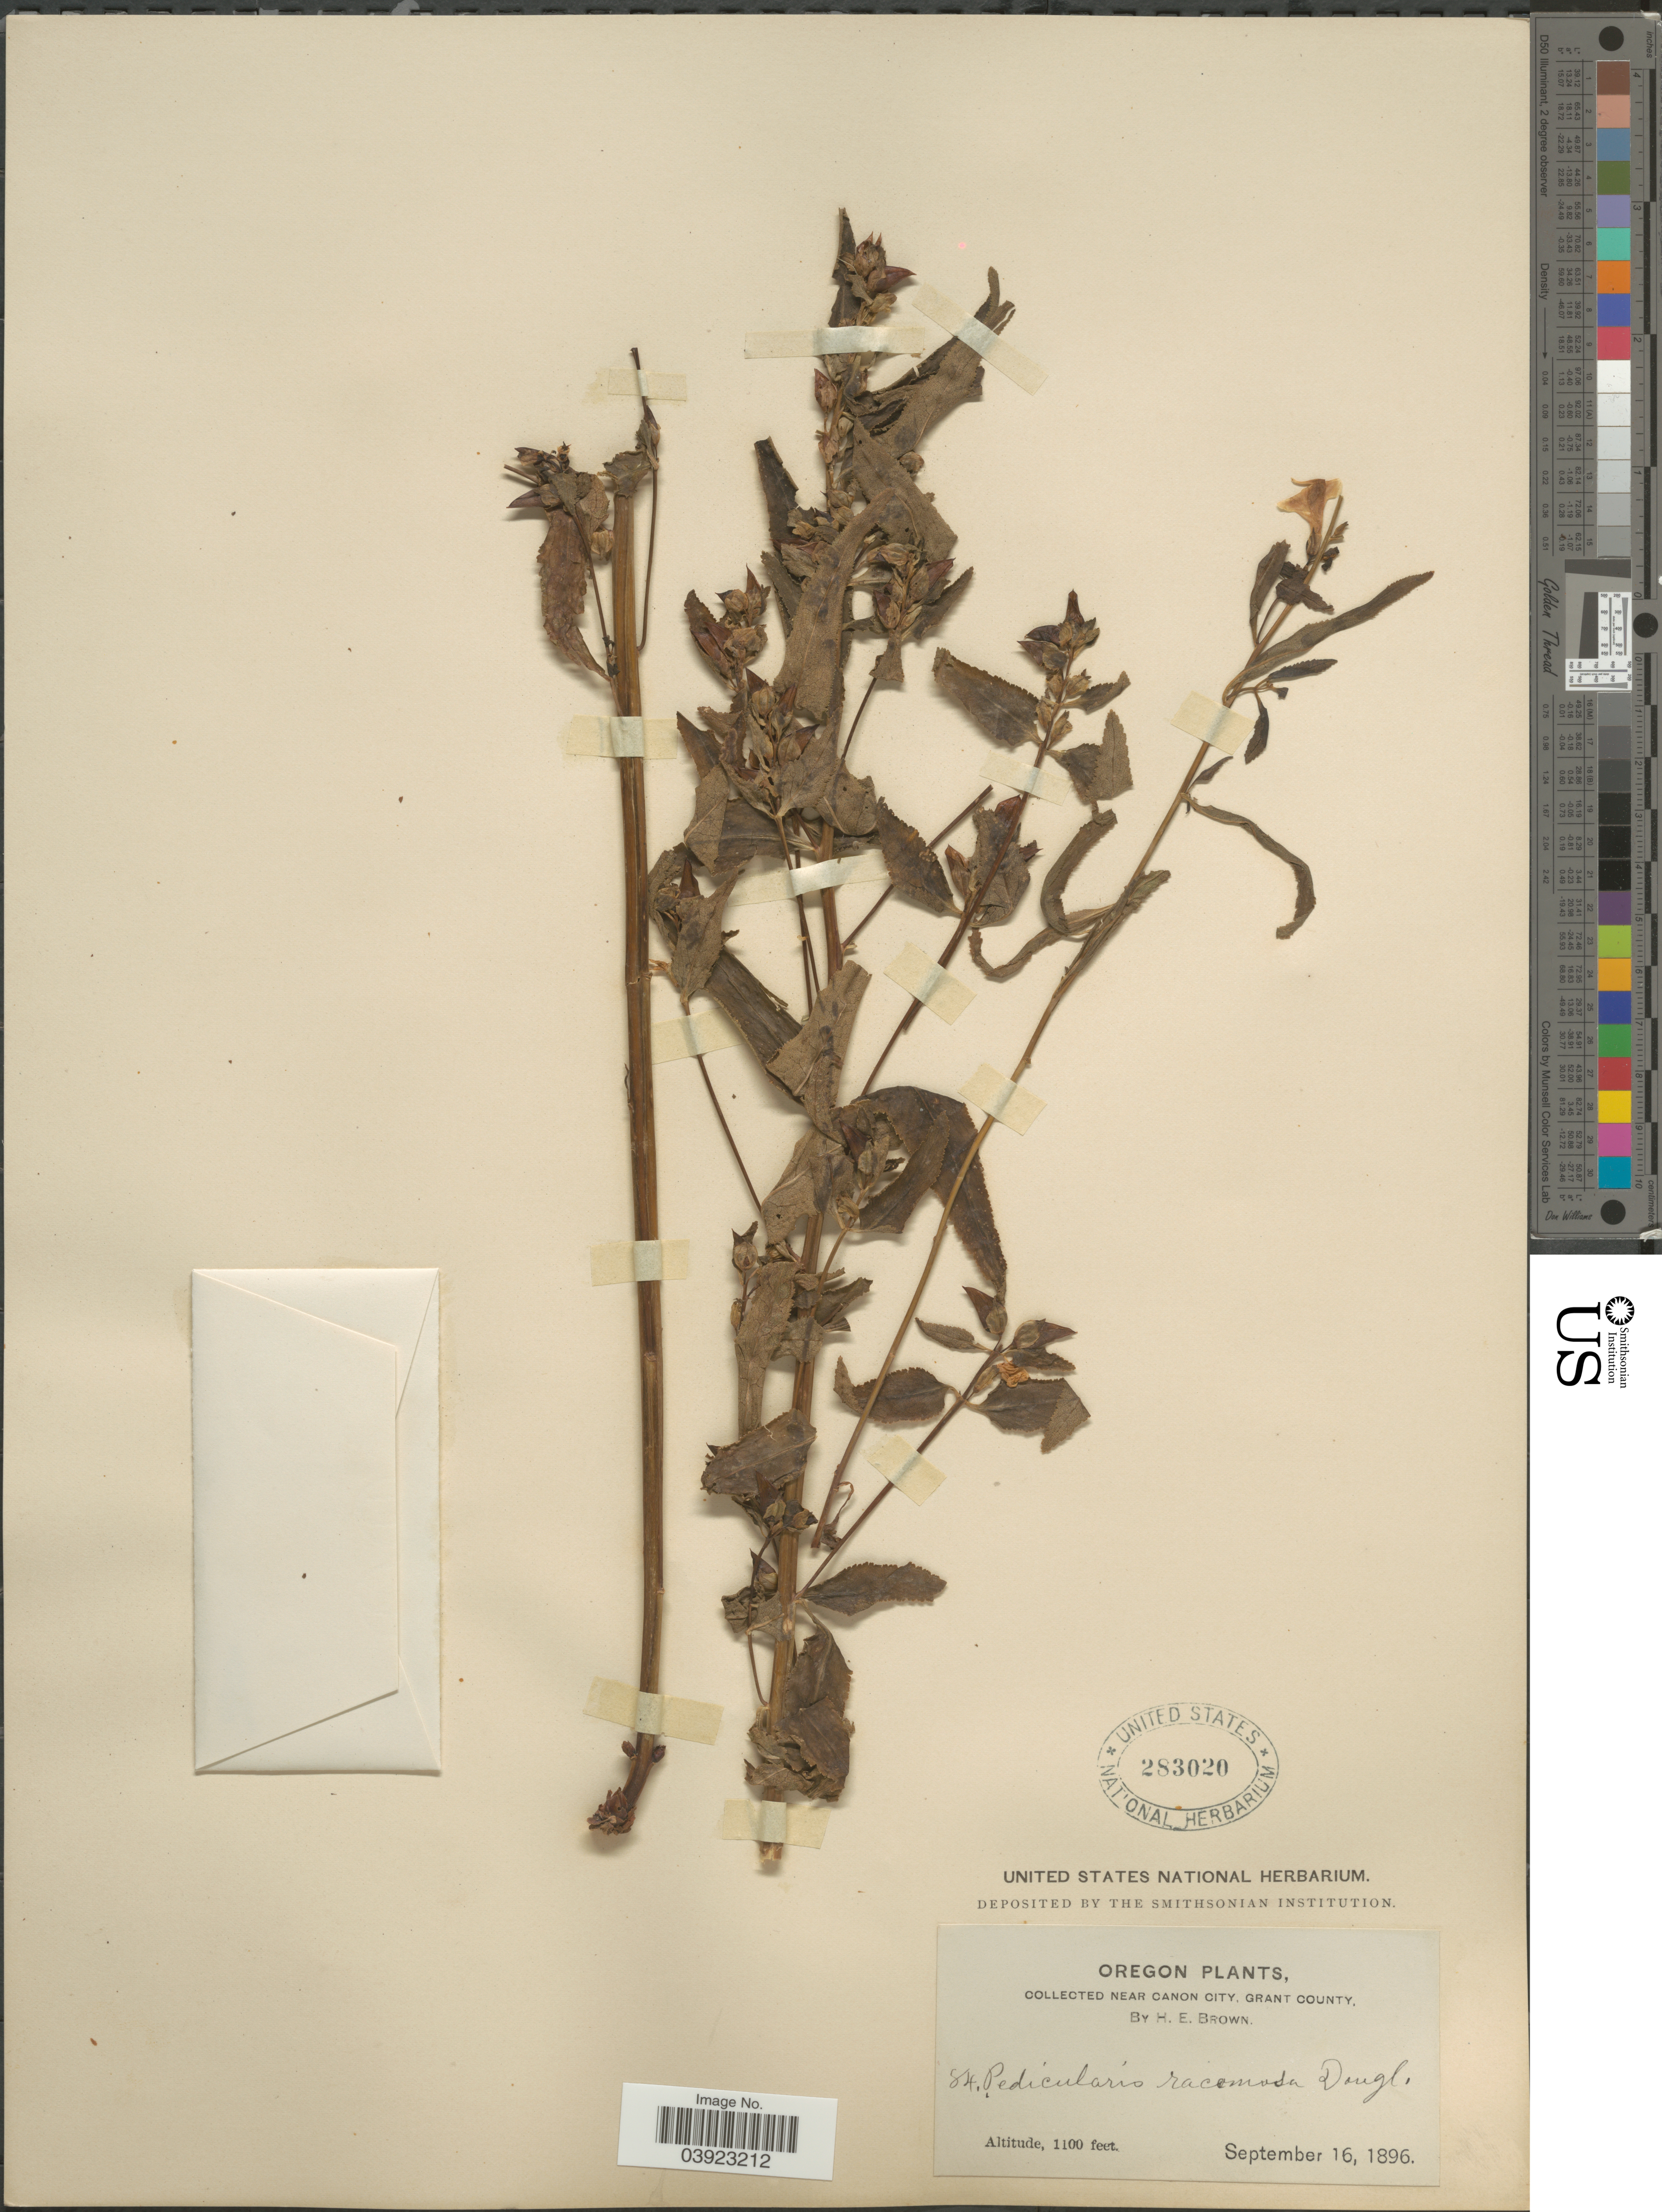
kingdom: Plantae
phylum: Tracheophyta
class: Magnoliopsida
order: Lamiales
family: Orobanchaceae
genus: Pedicularis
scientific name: Pedicularis racemosa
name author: Douglas ex Benth.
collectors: H. E. Brown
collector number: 84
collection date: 1896-09-16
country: United States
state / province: Oregon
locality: Near Canon City, Grant County.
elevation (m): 335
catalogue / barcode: US 283020